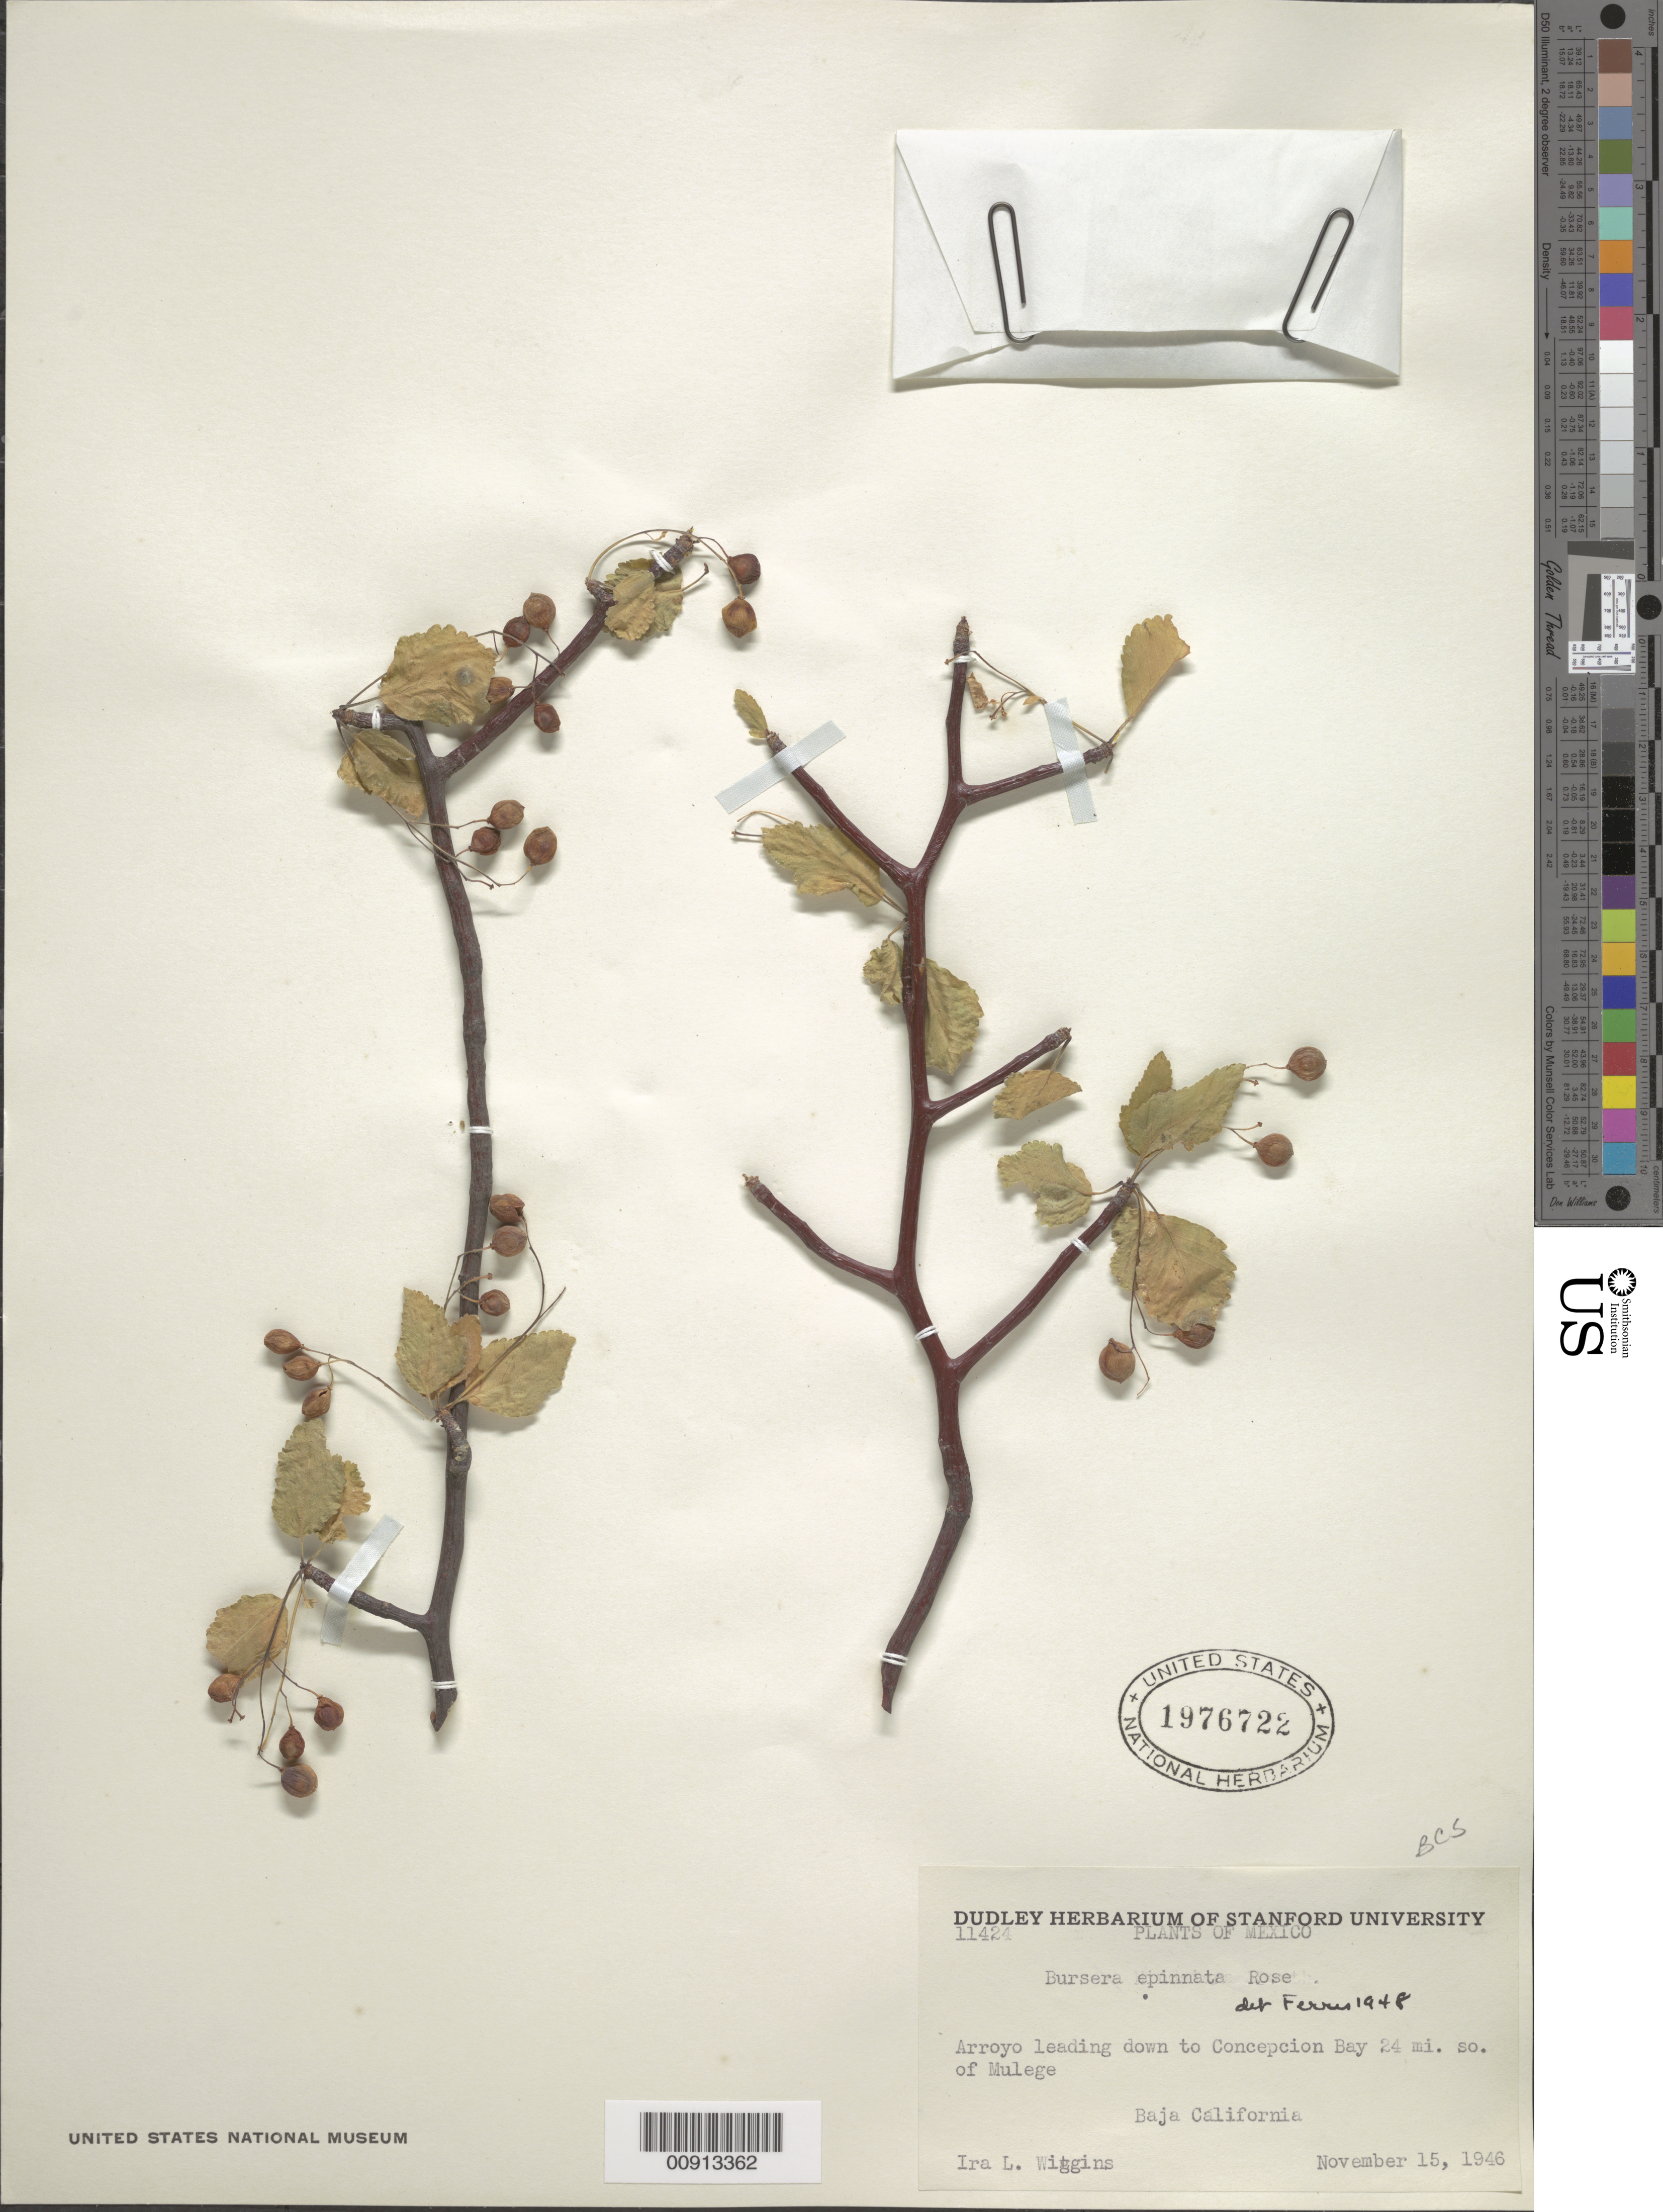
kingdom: Plantae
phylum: Tracheophyta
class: Magnoliopsida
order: Sapindales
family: Burseraceae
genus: Bursera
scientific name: Bursera epinnata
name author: (Rose) Engl.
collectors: I. L. Wiggins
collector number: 11424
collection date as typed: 15 Nov 1946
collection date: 1946-11-15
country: Mexico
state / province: Baja California Sur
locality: Arroyo leading down to Concepcion Bay 24 mi. so. of Mulegé. Baja California Sur.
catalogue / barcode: US 1976722